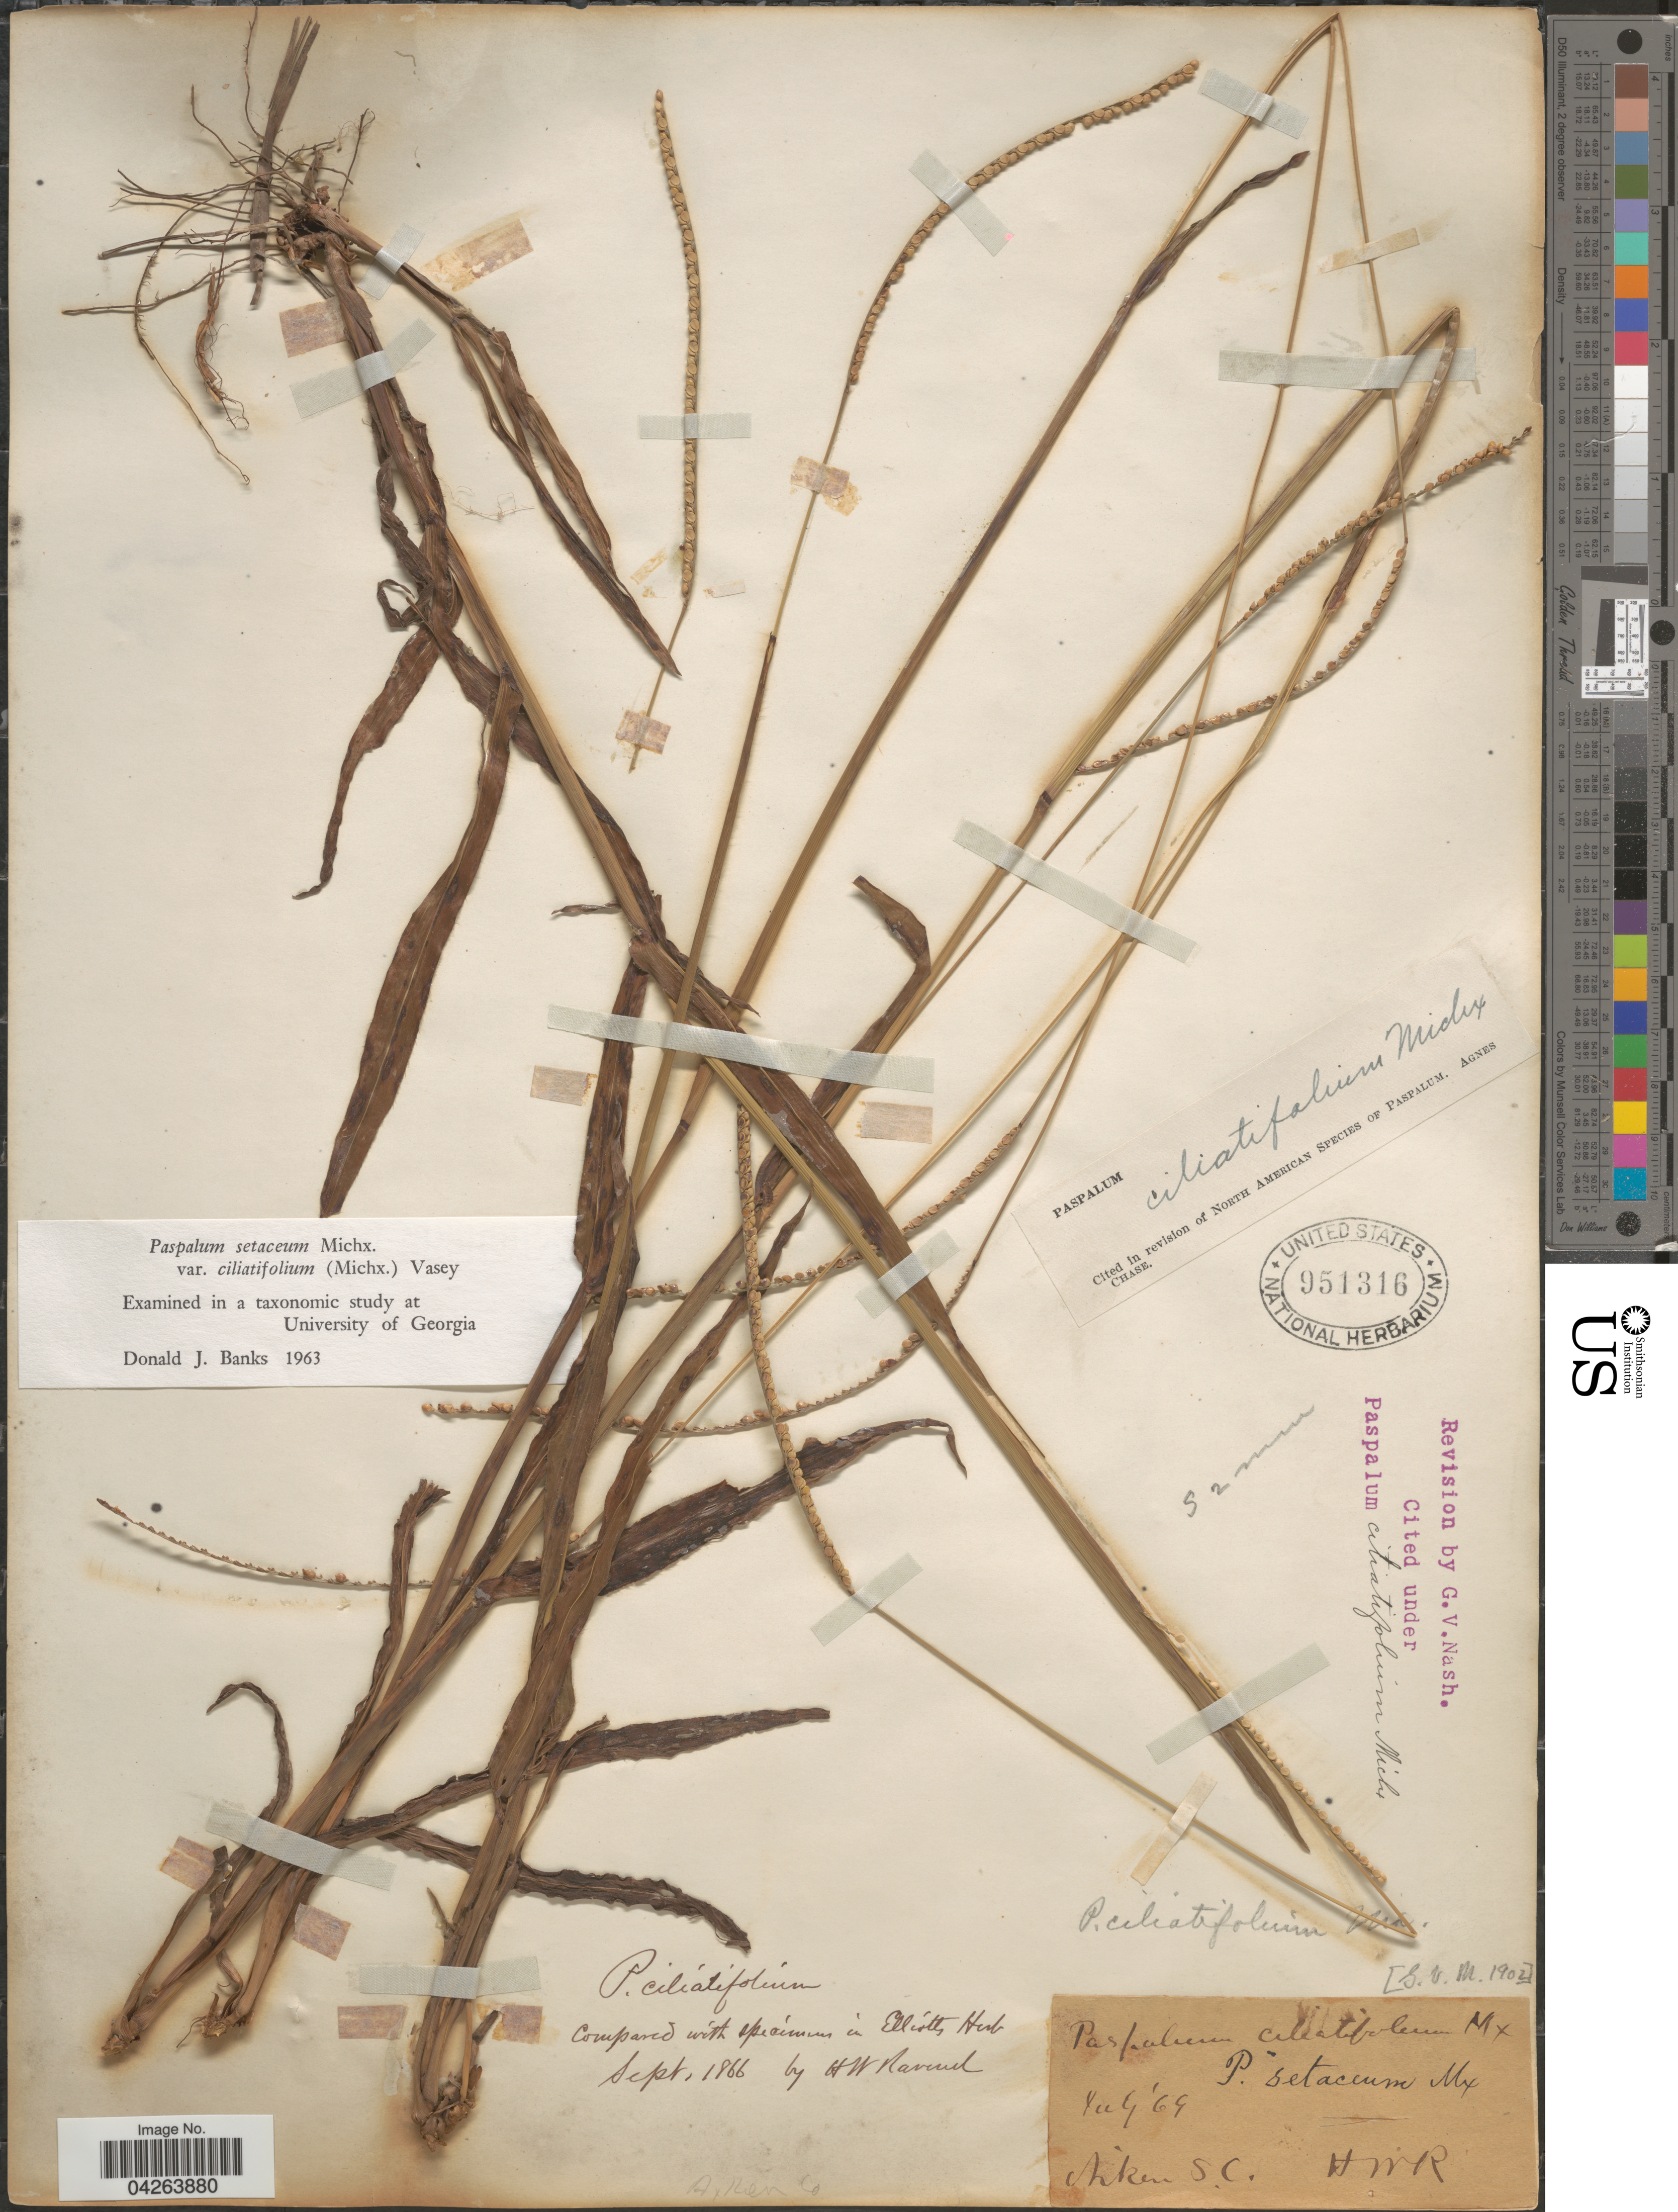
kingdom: Plantae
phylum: Tracheophyta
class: Liliopsida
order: Poales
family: Poaceae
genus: Paspalum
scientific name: Paspalum setaceum var. ciliatifolium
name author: (Michx.) Vasey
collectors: H. W. R.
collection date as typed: Transcribed d/m/y: /7/69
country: United States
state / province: South Carolina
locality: Aiken.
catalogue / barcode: US 951316